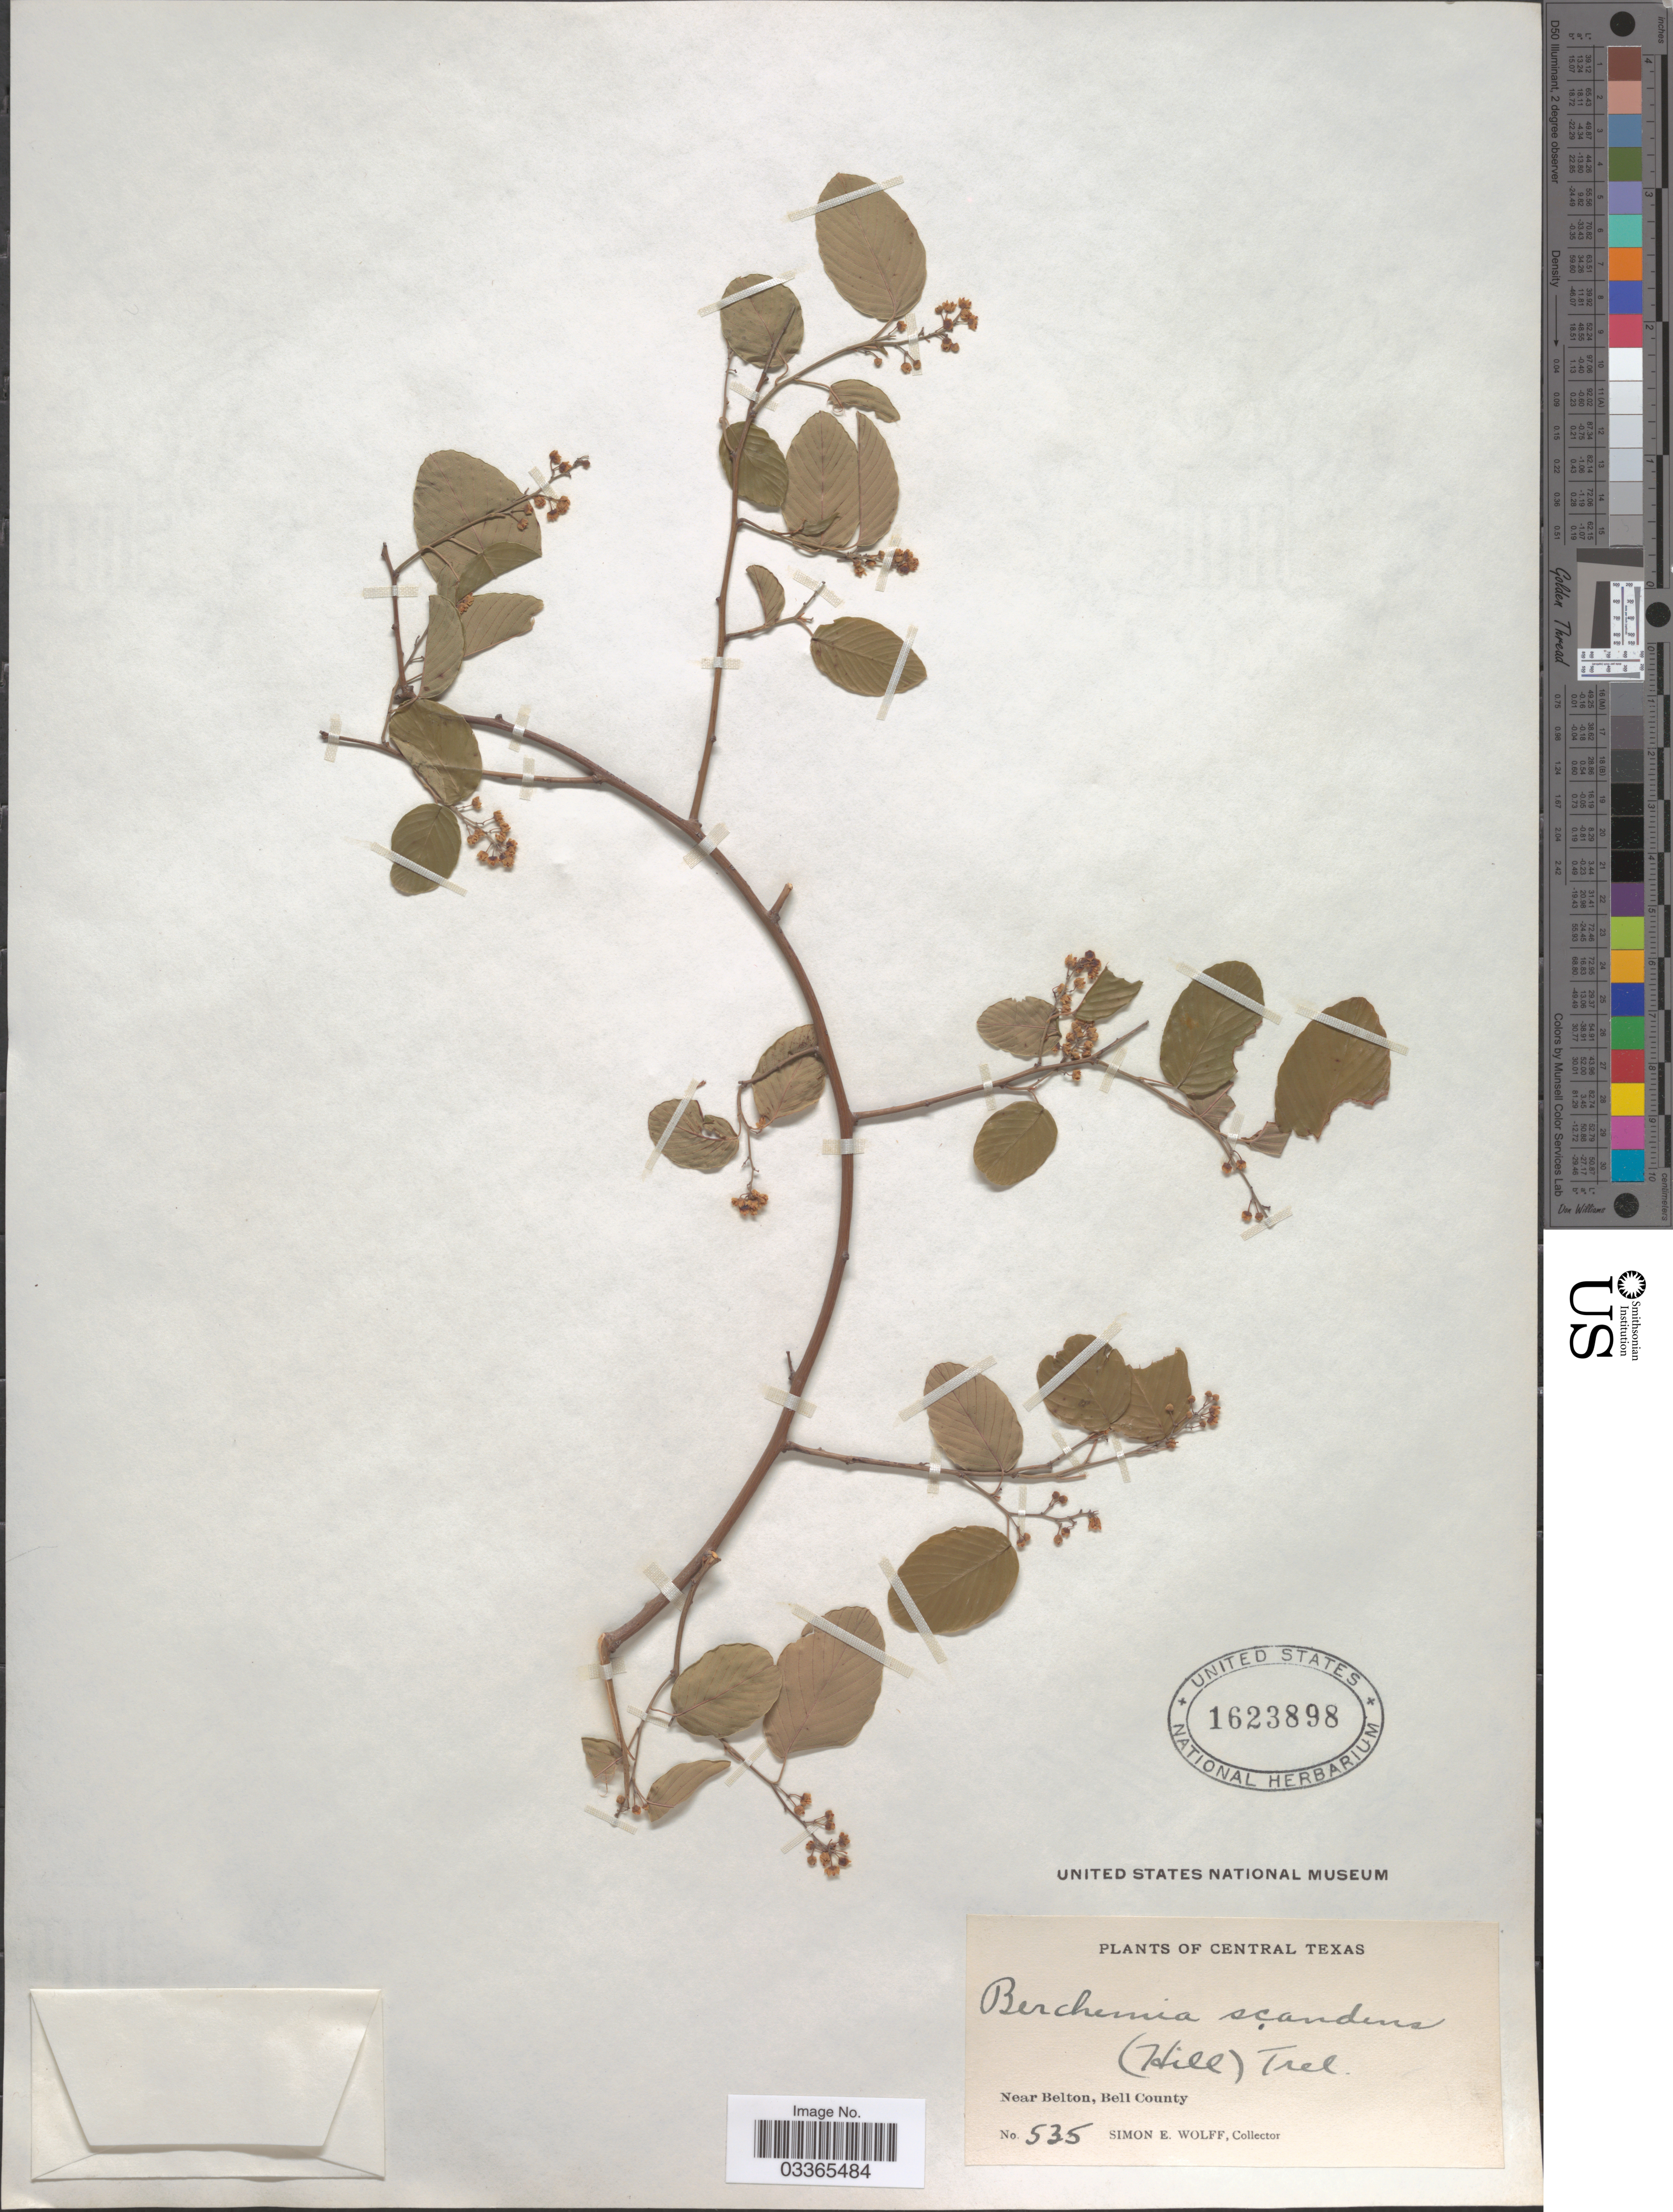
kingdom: Plantae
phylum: Tracheophyta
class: Magnoliopsida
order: Rosales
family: Rhamnaceae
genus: Berchemia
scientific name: Berchemia scandens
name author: (Hill) K. Koch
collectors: S. E. Wolff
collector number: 535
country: United States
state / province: Texas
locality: Central Texas. Near Belton, Bell County.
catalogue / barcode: US 1623898